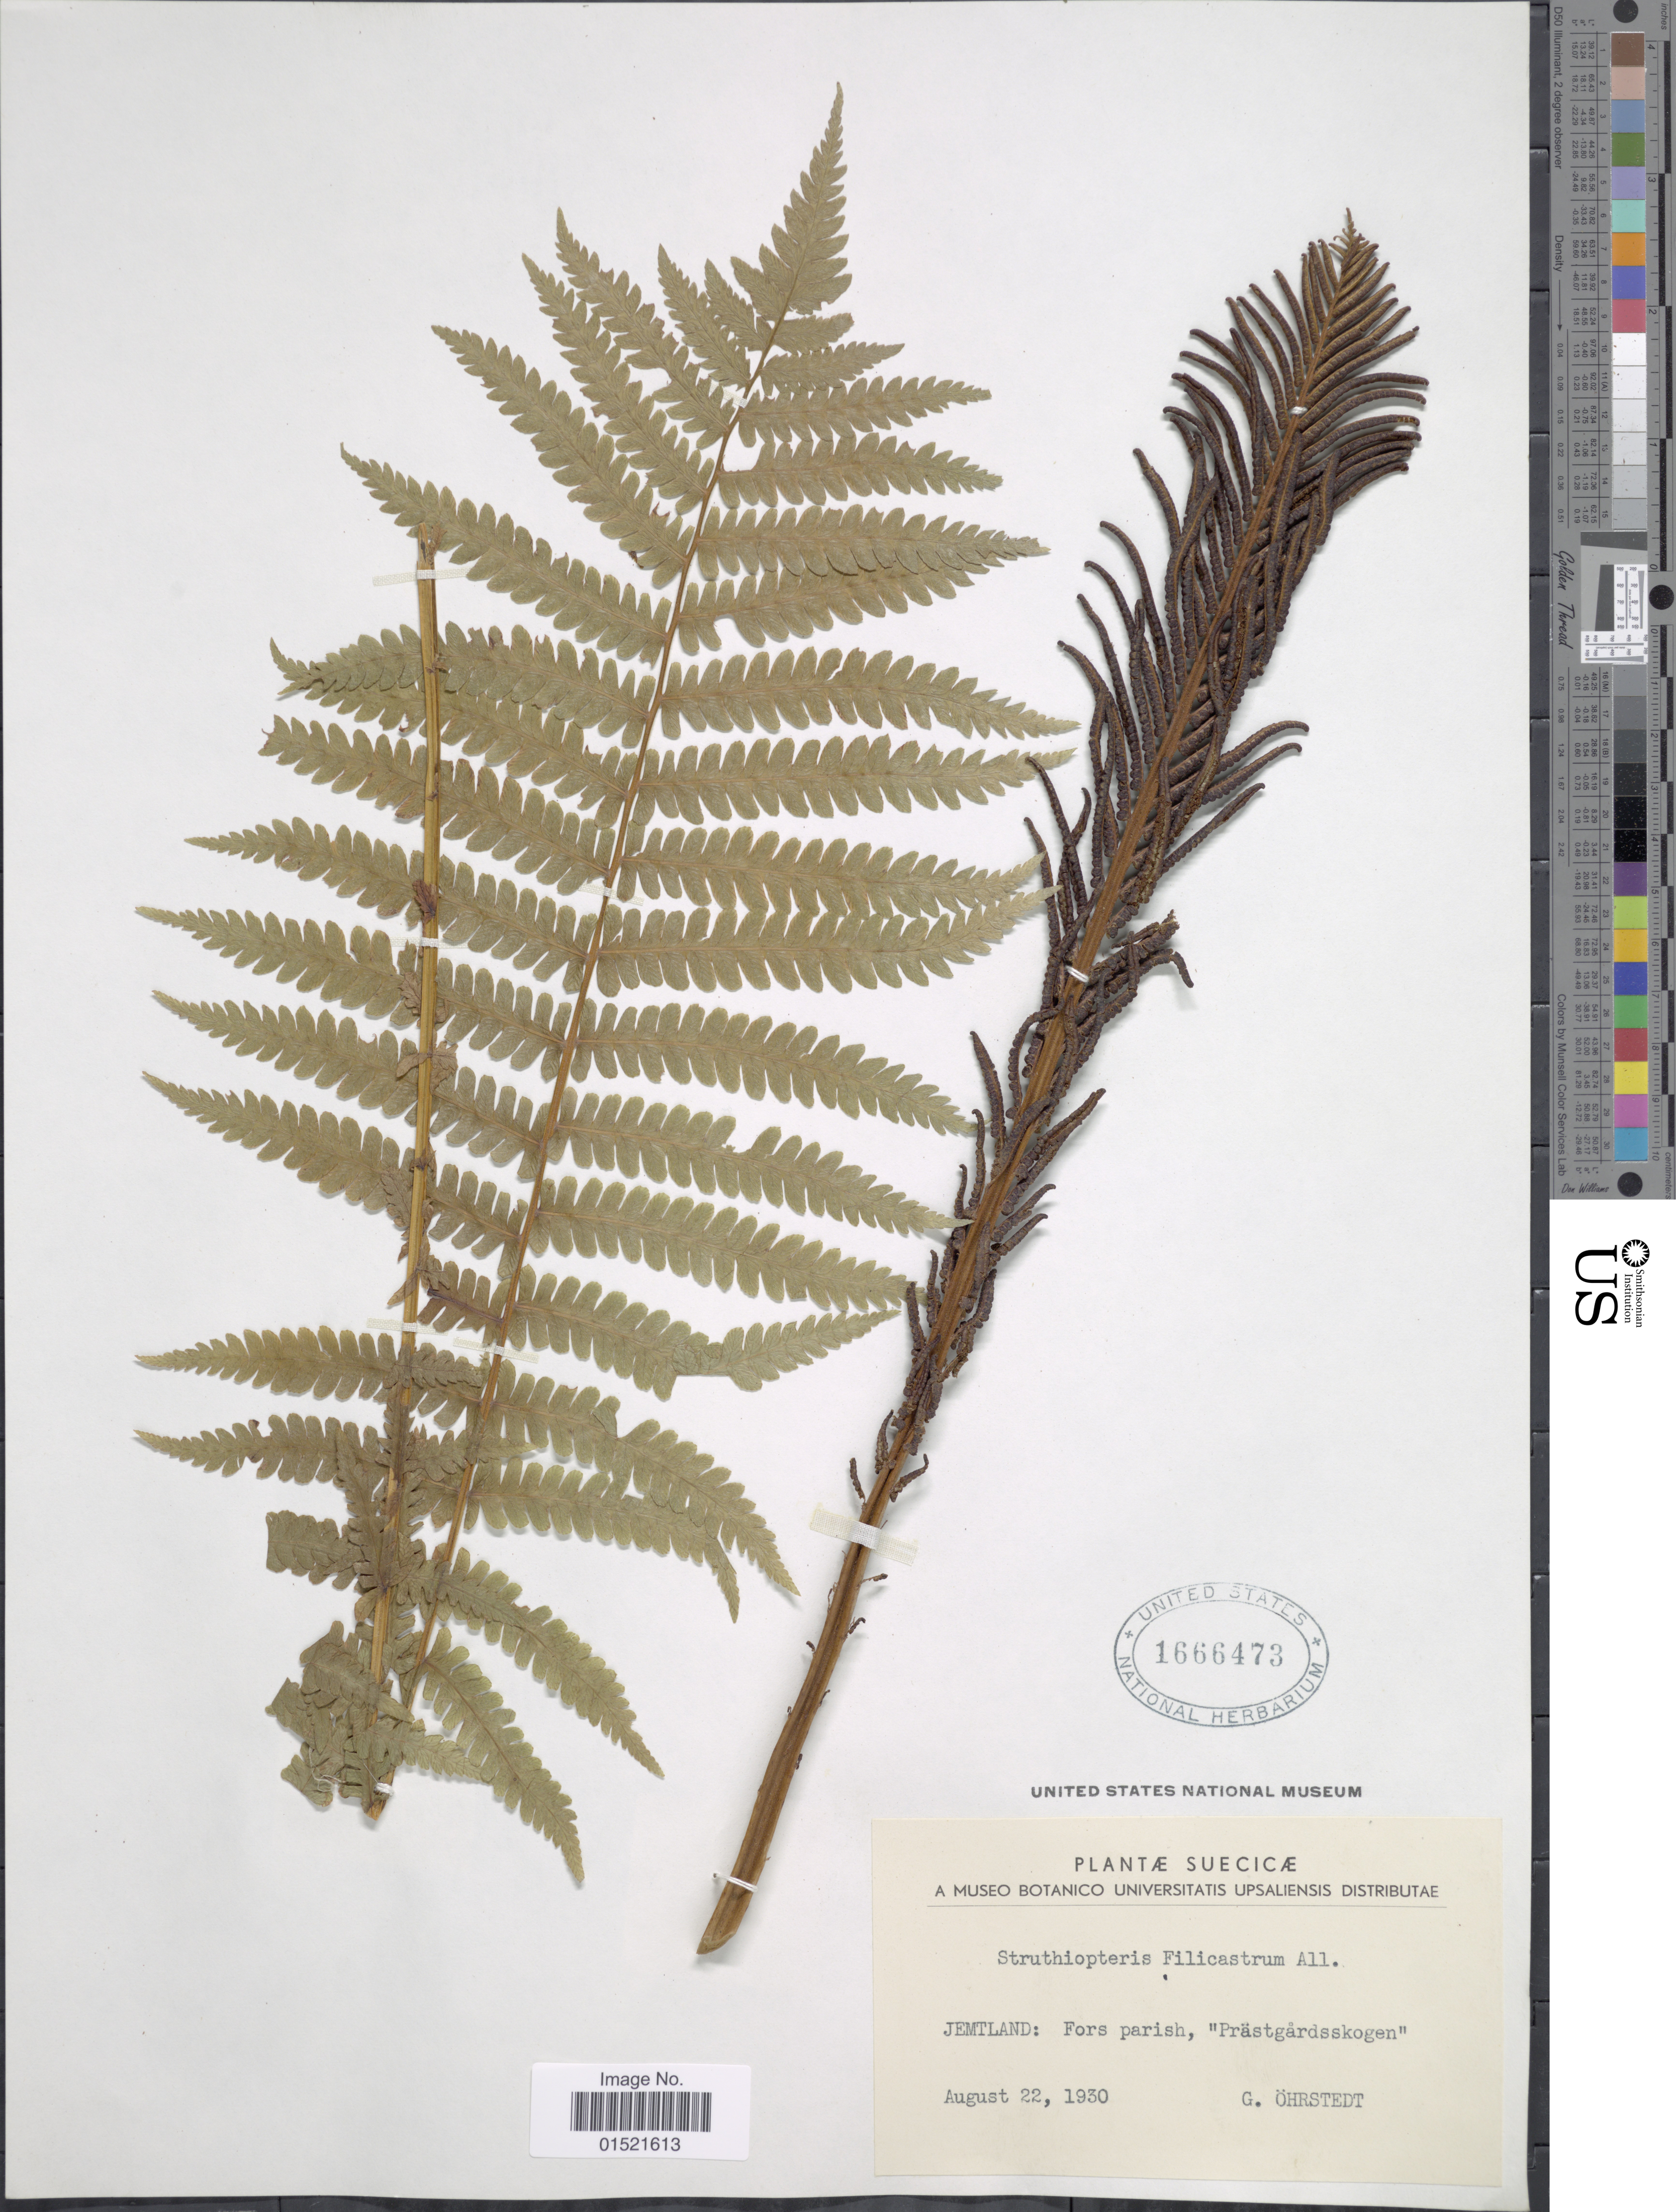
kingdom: Plantae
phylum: Tracheophyta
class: Polypodiopsida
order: Polypodiales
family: Onocleaceae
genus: Matteuccia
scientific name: Matteuccia struthiopteris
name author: (L.) Tod.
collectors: G. Öhrstedt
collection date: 1930-08-22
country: Sweden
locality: Suecicae, Jemtland: Fors parish, Prastgardsskogen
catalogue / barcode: US 1666473